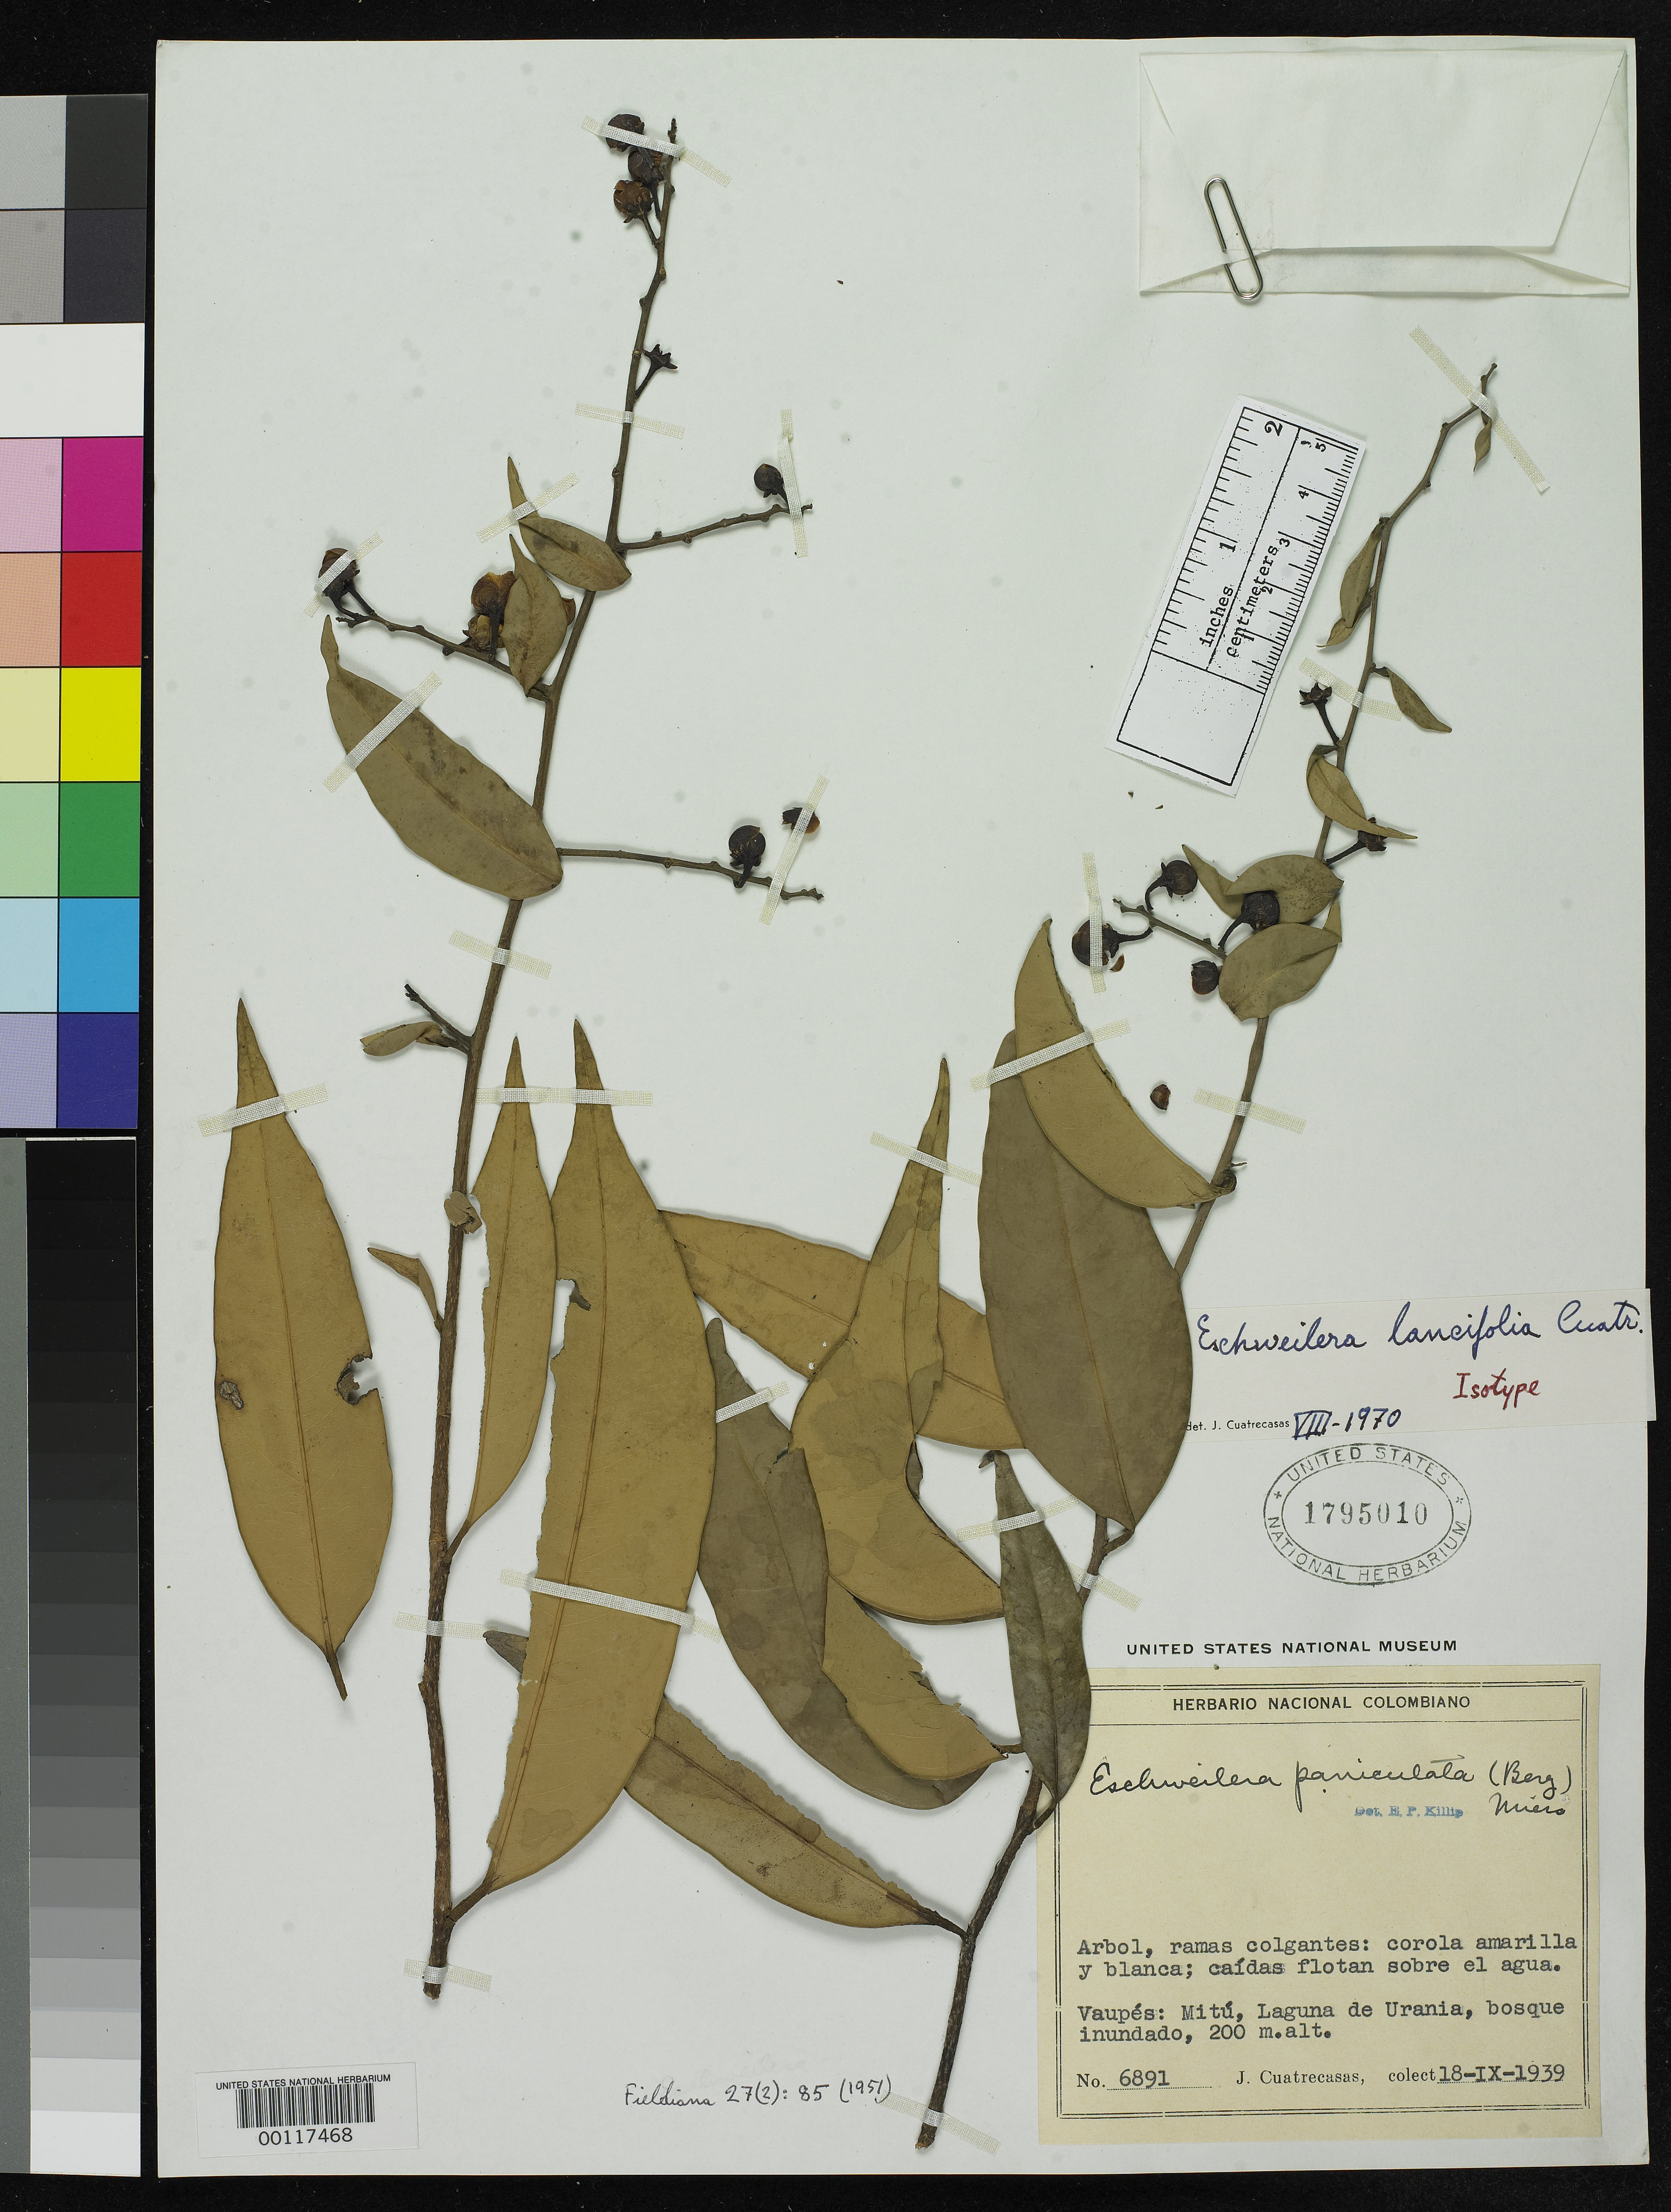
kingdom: Plantae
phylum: Tracheophyta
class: Magnoliopsida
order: Ericales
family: Lecythidaceae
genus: Eschweilera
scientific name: Eschweilera lancifolia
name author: Cuatrec.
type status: Isotype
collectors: J. Cuatrecasas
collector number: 6891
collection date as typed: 18 Sep 1939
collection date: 1939-09-18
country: Colombia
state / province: Vaupés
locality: Mitu, Laguna de Urania.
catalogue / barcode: US 1795010